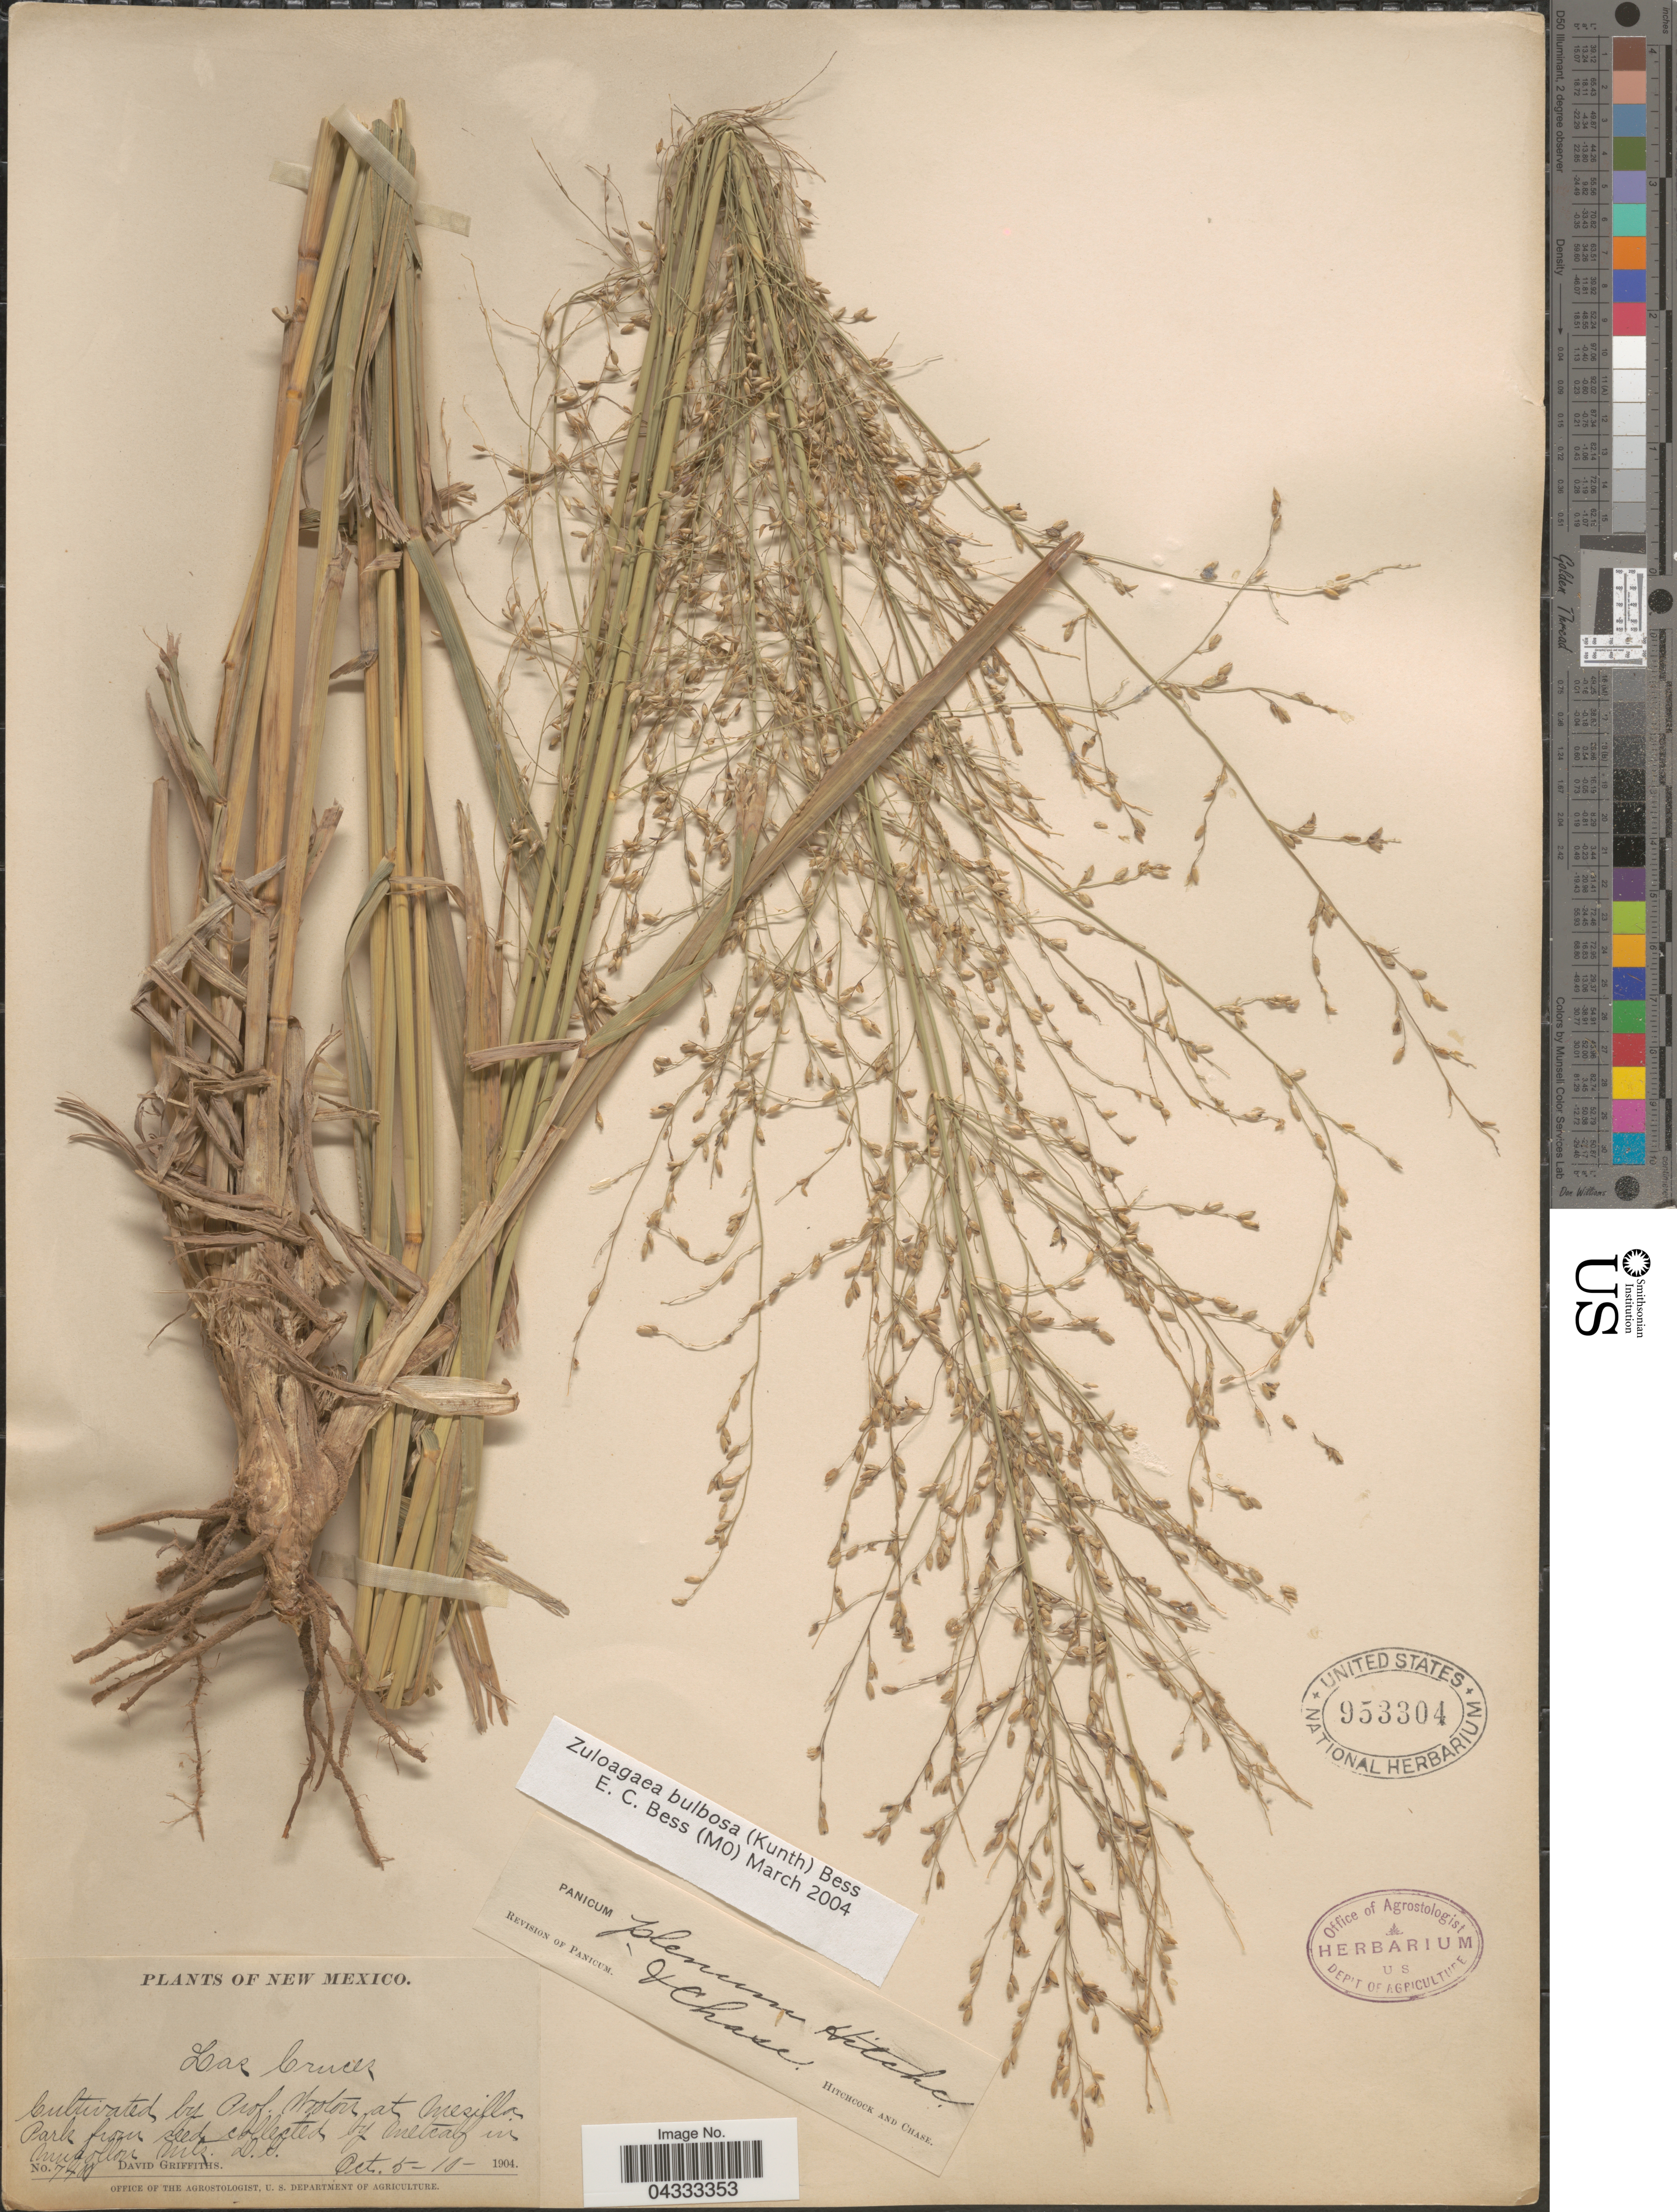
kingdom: Plantae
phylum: Tracheophyta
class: Liliopsida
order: Poales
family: Poaceae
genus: Zuloagaea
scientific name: Zuloagaea bulbosa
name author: (Kunth) E. Bess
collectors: D. Griffiths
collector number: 740*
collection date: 1904-10-05/1904-10-10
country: United States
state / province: New Mexico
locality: Cultivated by Prof. Wooton at Mesilla Park.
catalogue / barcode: US 953304